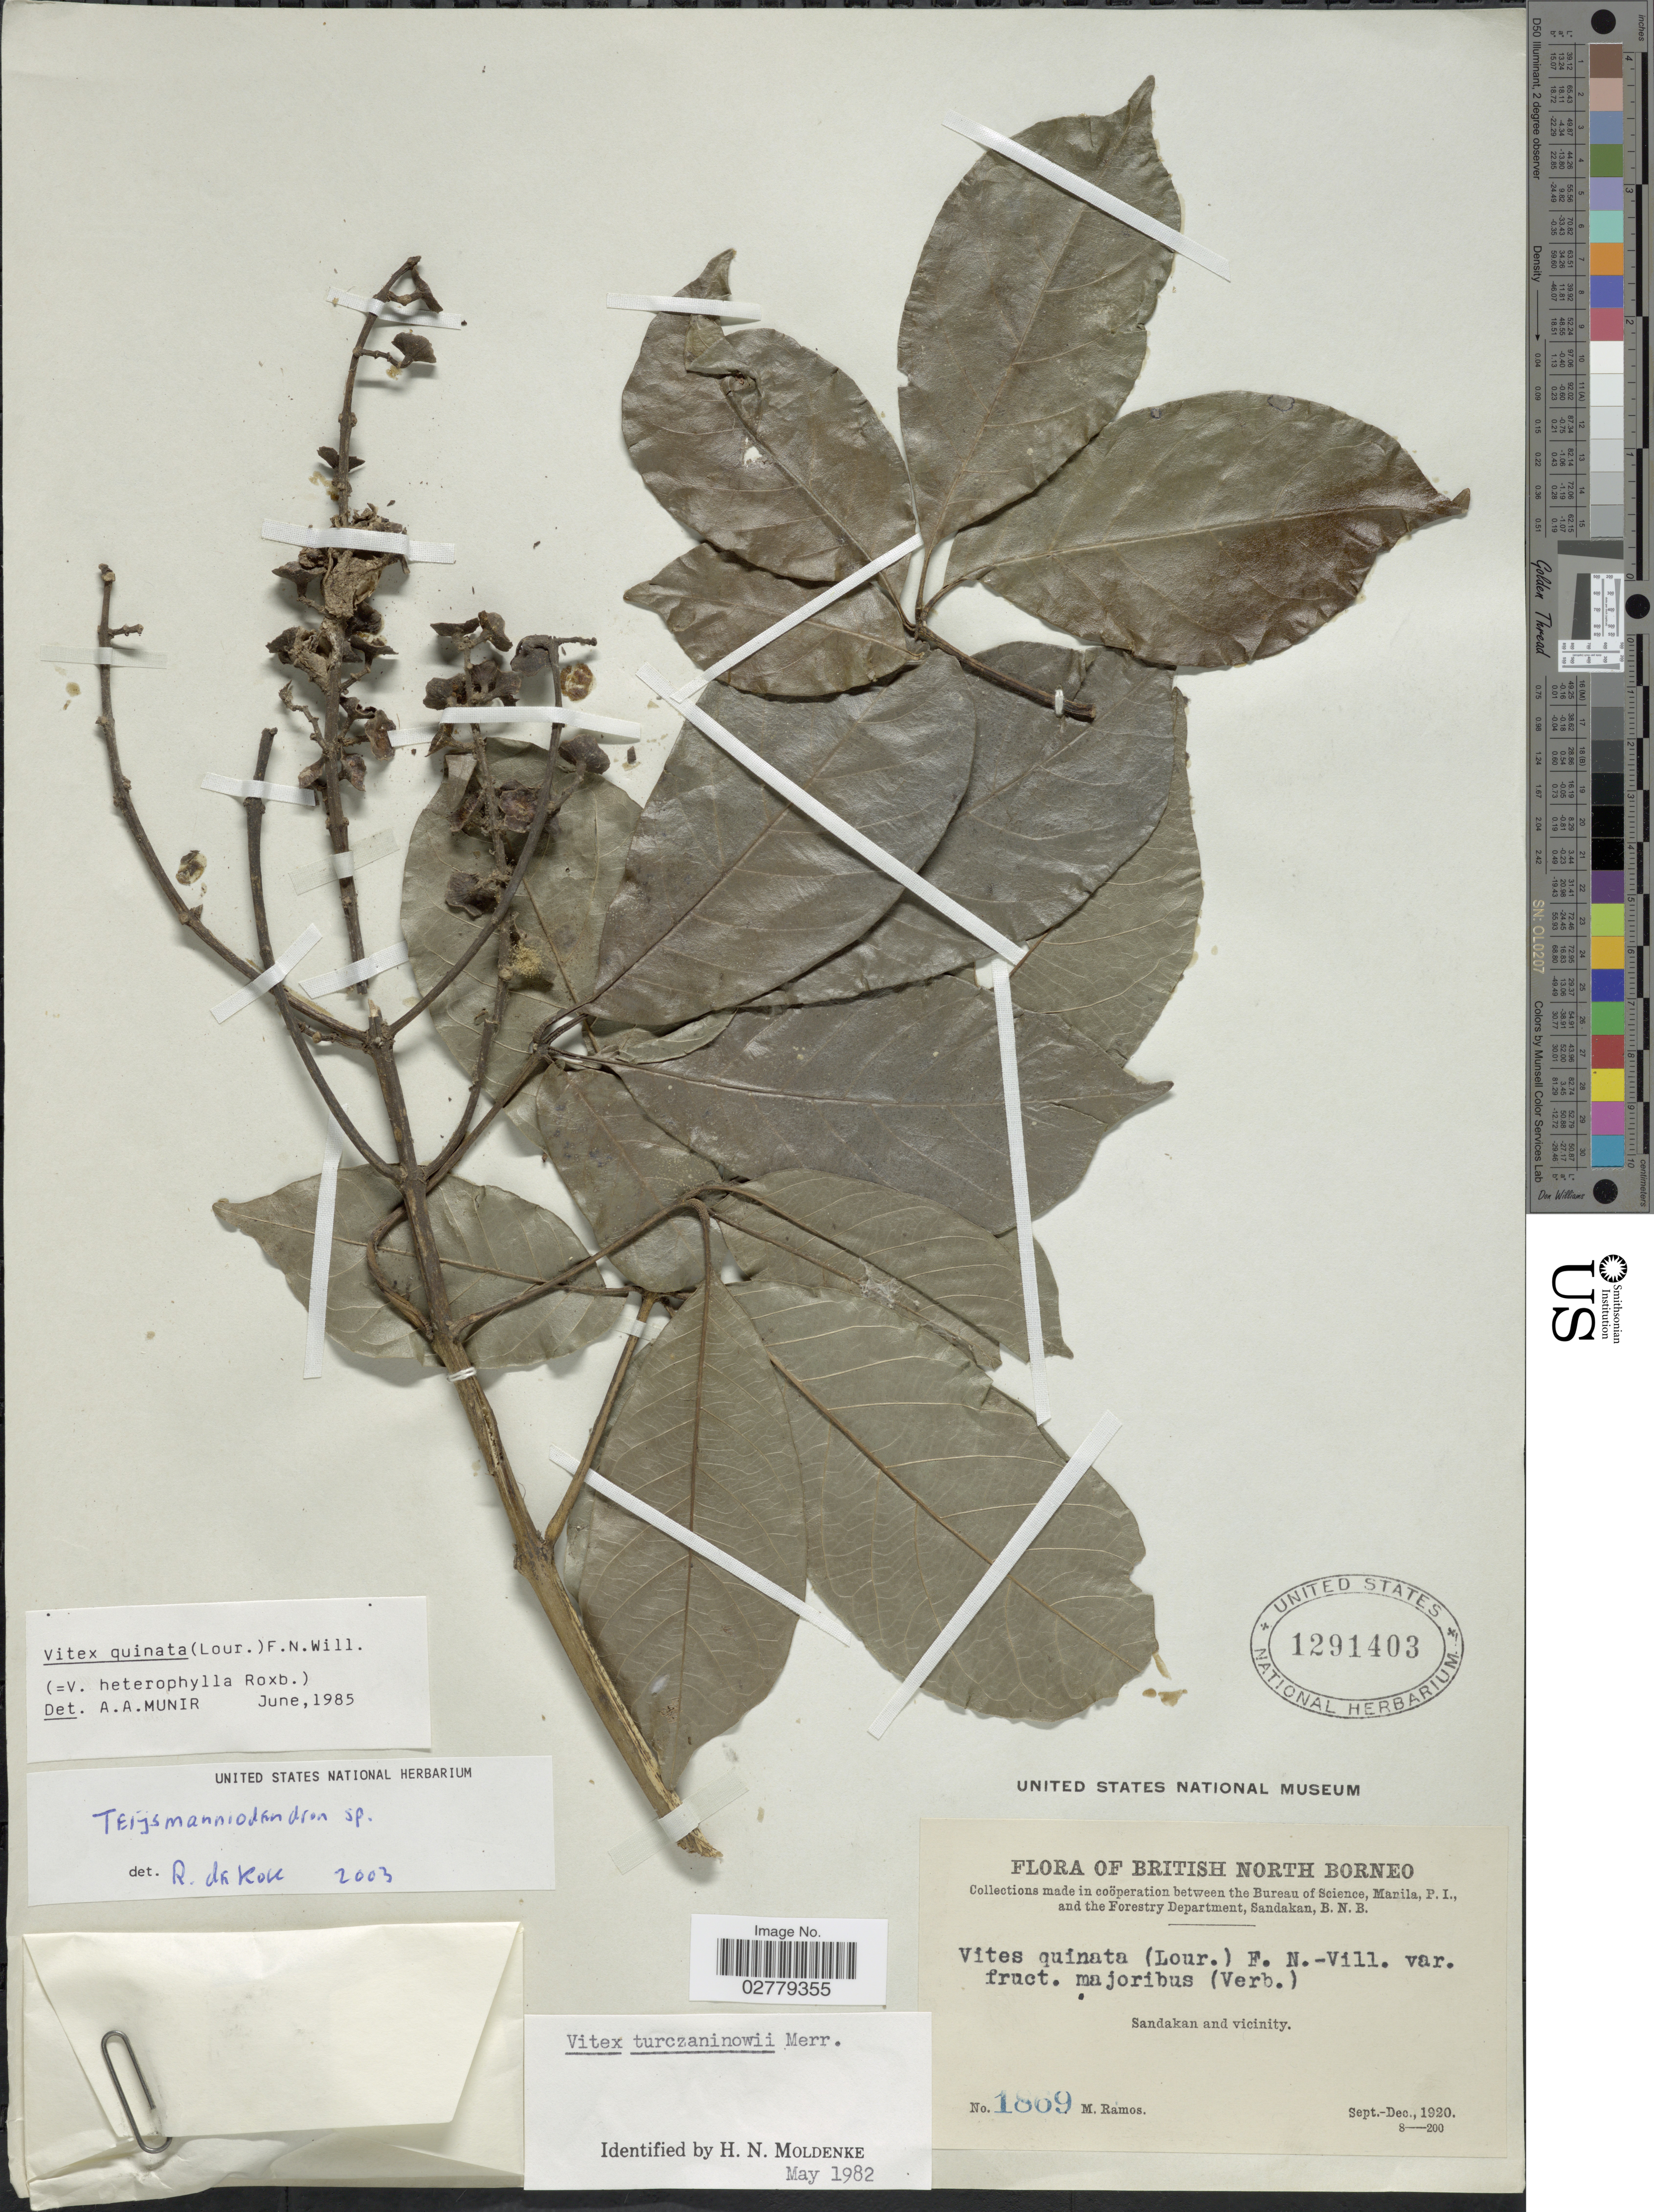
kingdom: Plantae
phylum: Tracheophyta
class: Magnoliopsida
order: Lamiales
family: Lamiaceae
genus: Teijsmanniodendron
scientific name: Teijsmanniodendron sp.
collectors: M. Ramos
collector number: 1869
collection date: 1920-09/1920-12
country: Malaysia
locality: British North Borneo. Sandakan and vicinity.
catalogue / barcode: US 1291403